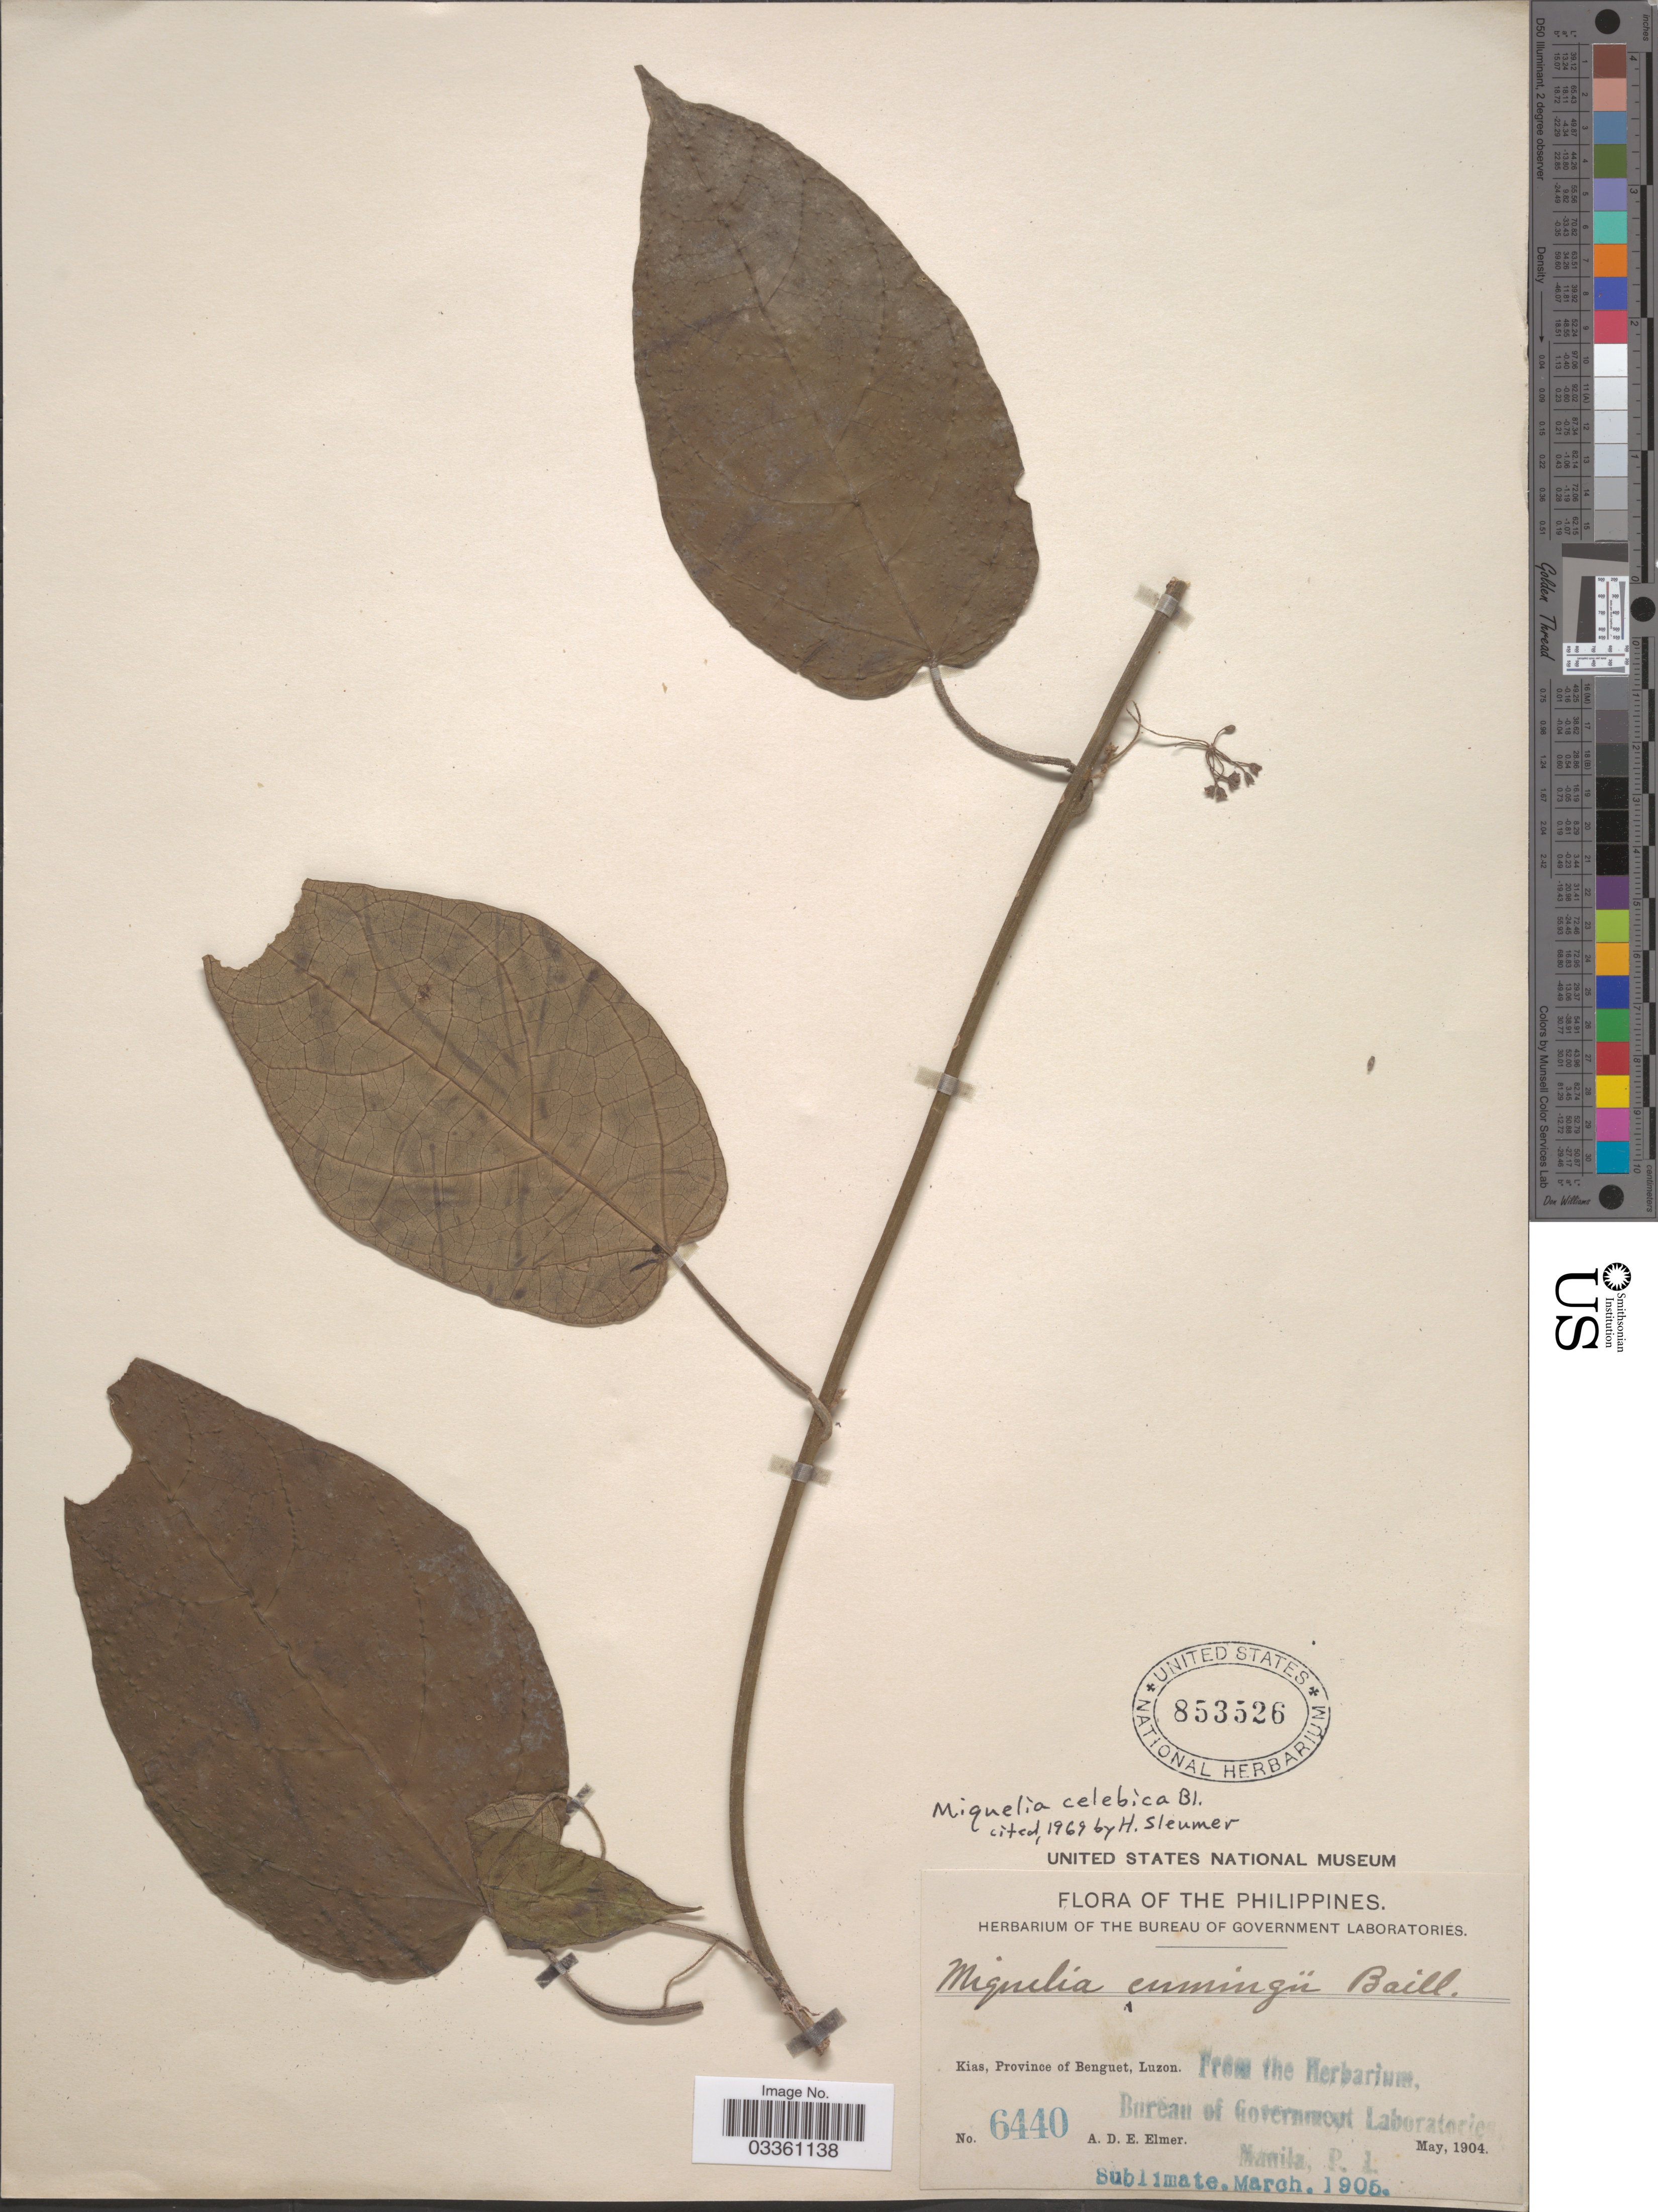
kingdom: Plantae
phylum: Tracheophyta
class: Magnoliopsida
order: Icacinales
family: Icacinaceae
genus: Miquelia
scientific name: Miquelia celebica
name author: Blume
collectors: A. D. E. Elmer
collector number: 6440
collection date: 1904-05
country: Philippines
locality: Kias, Province of Benguet, Luzon.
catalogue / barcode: US 853526